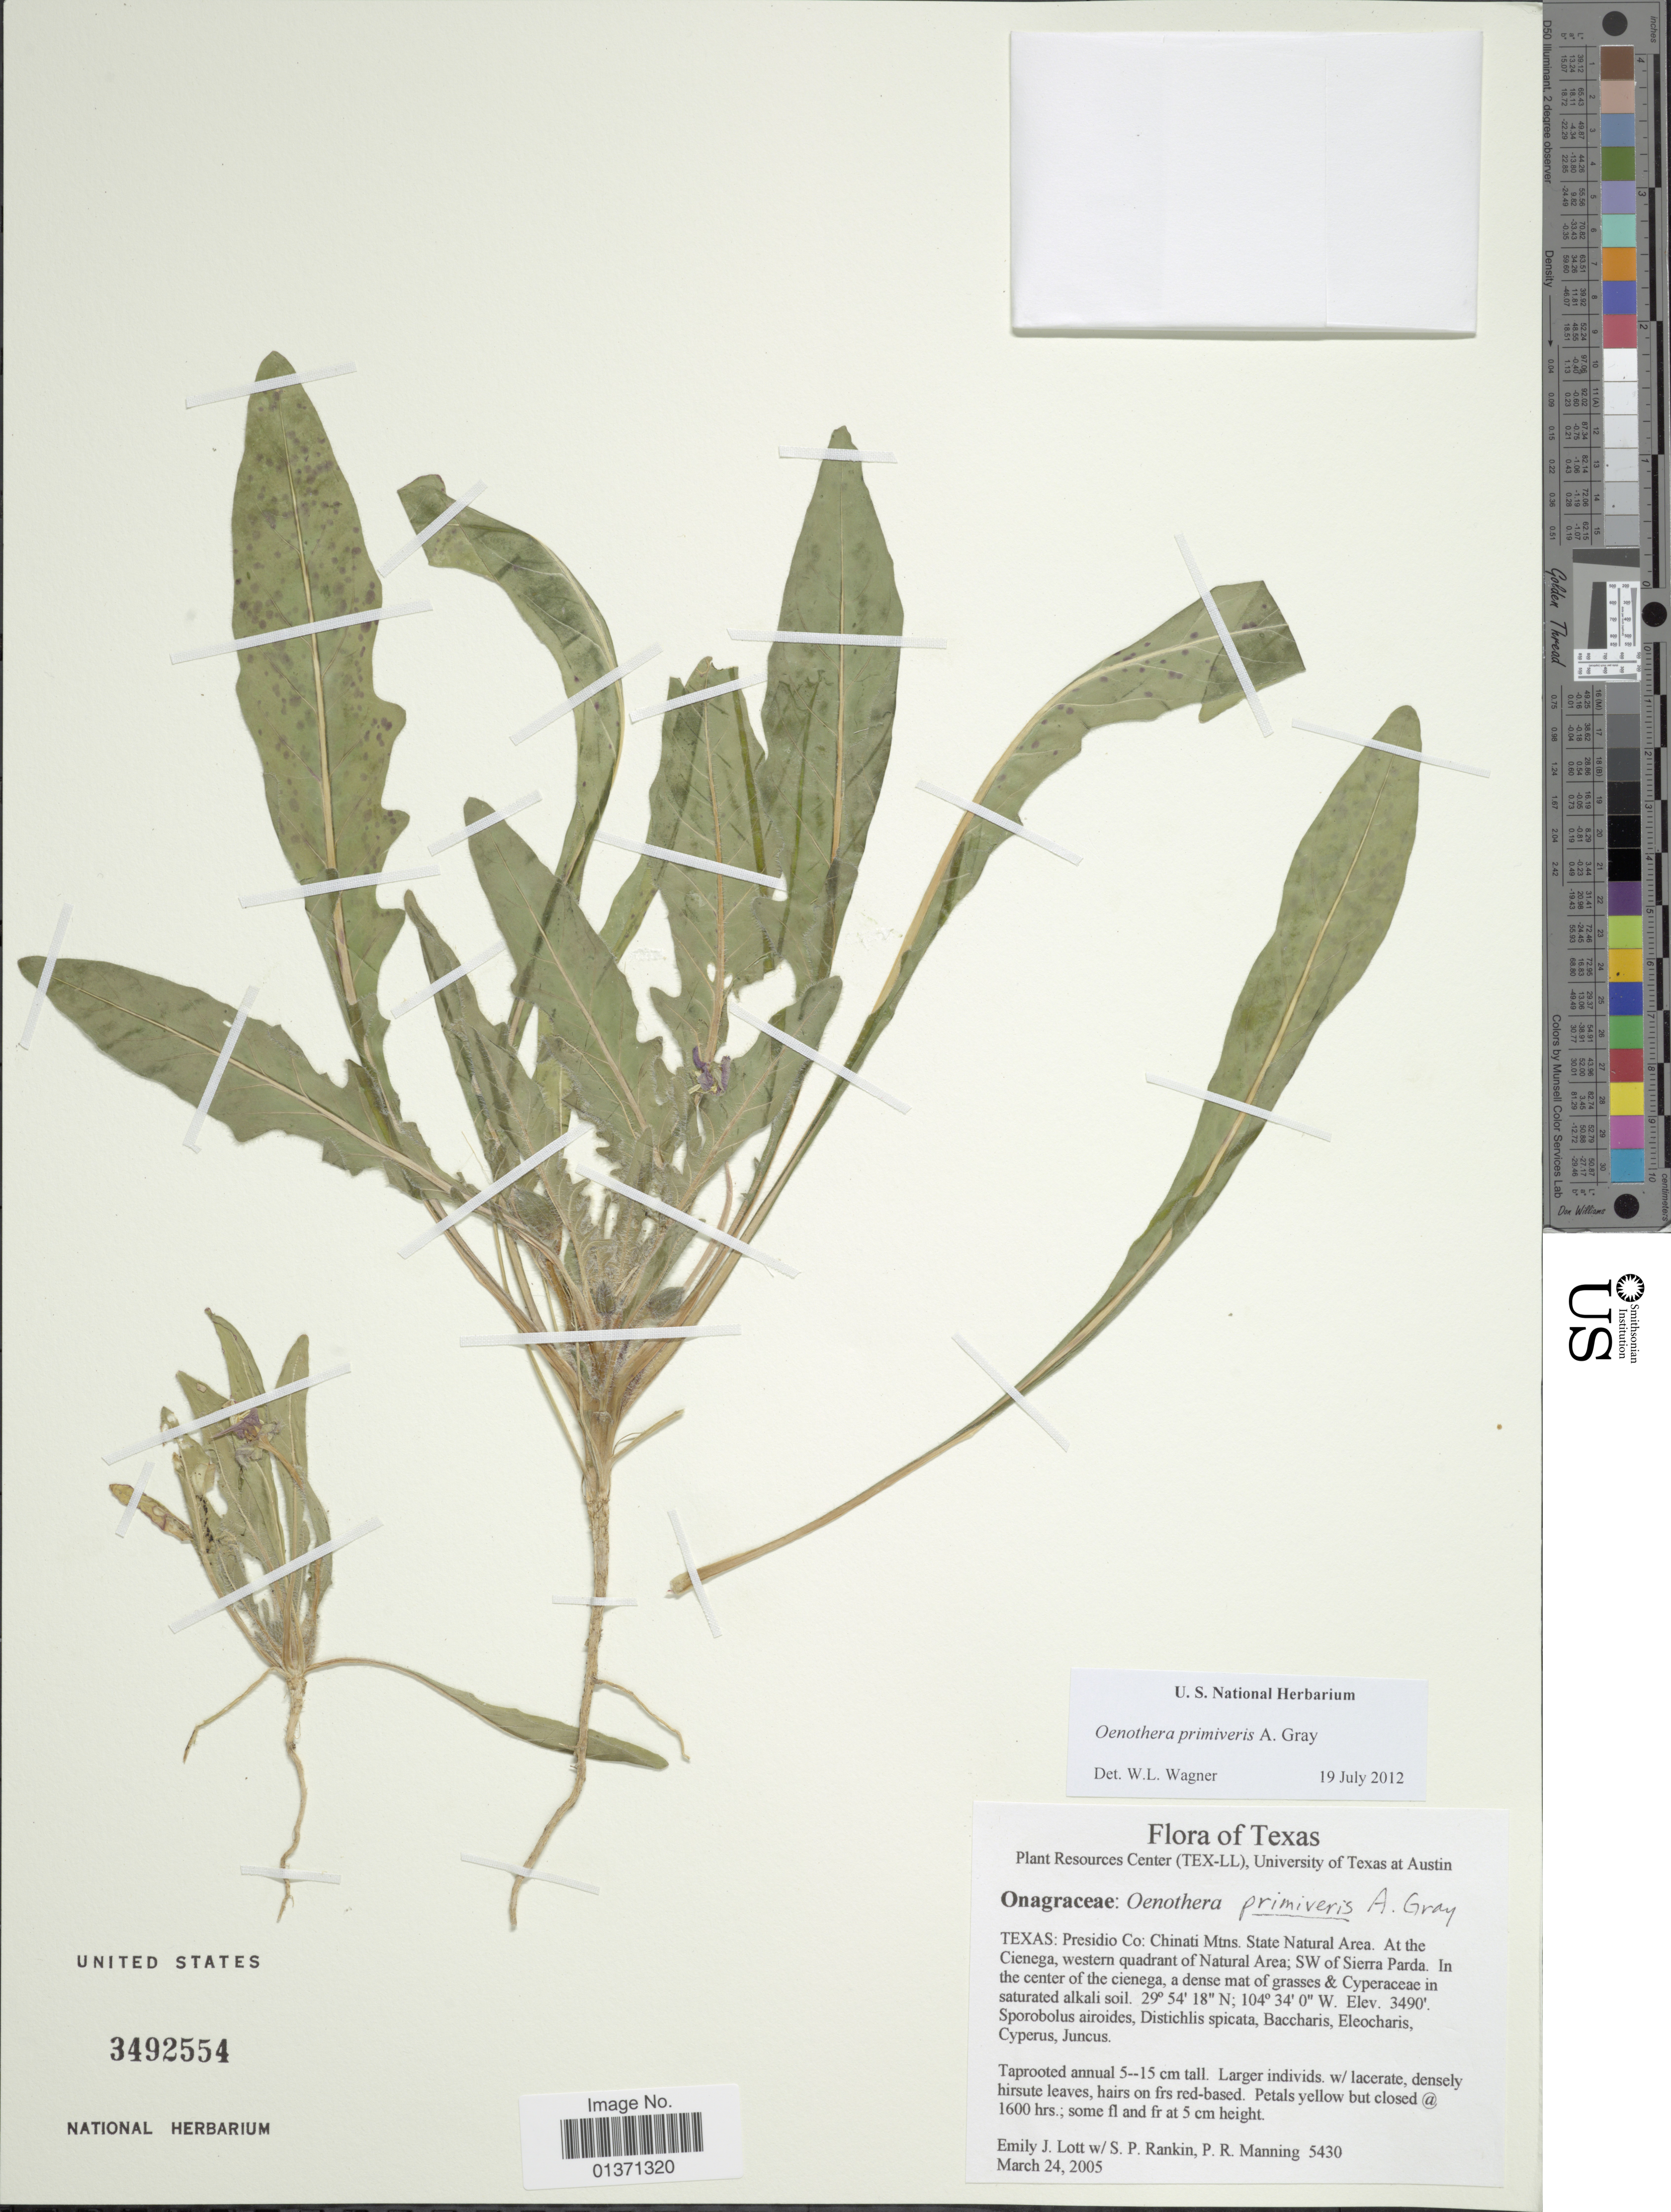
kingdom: Plantae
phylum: Tracheophyta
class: Magnoliopsida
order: Myrtales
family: Onagraceae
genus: Oenothera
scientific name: Oenothera primiveris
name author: A. Gray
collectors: E. J. Lott, S. Rankin & P. Manning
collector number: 5430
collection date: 2005-03-24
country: United States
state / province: Texas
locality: Presidio Co: Chinati Mtns. State Natural Area. At the Cienega, western quadrant of Natural Area; SW of Sierra Parda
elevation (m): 1064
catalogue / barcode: US 3492554